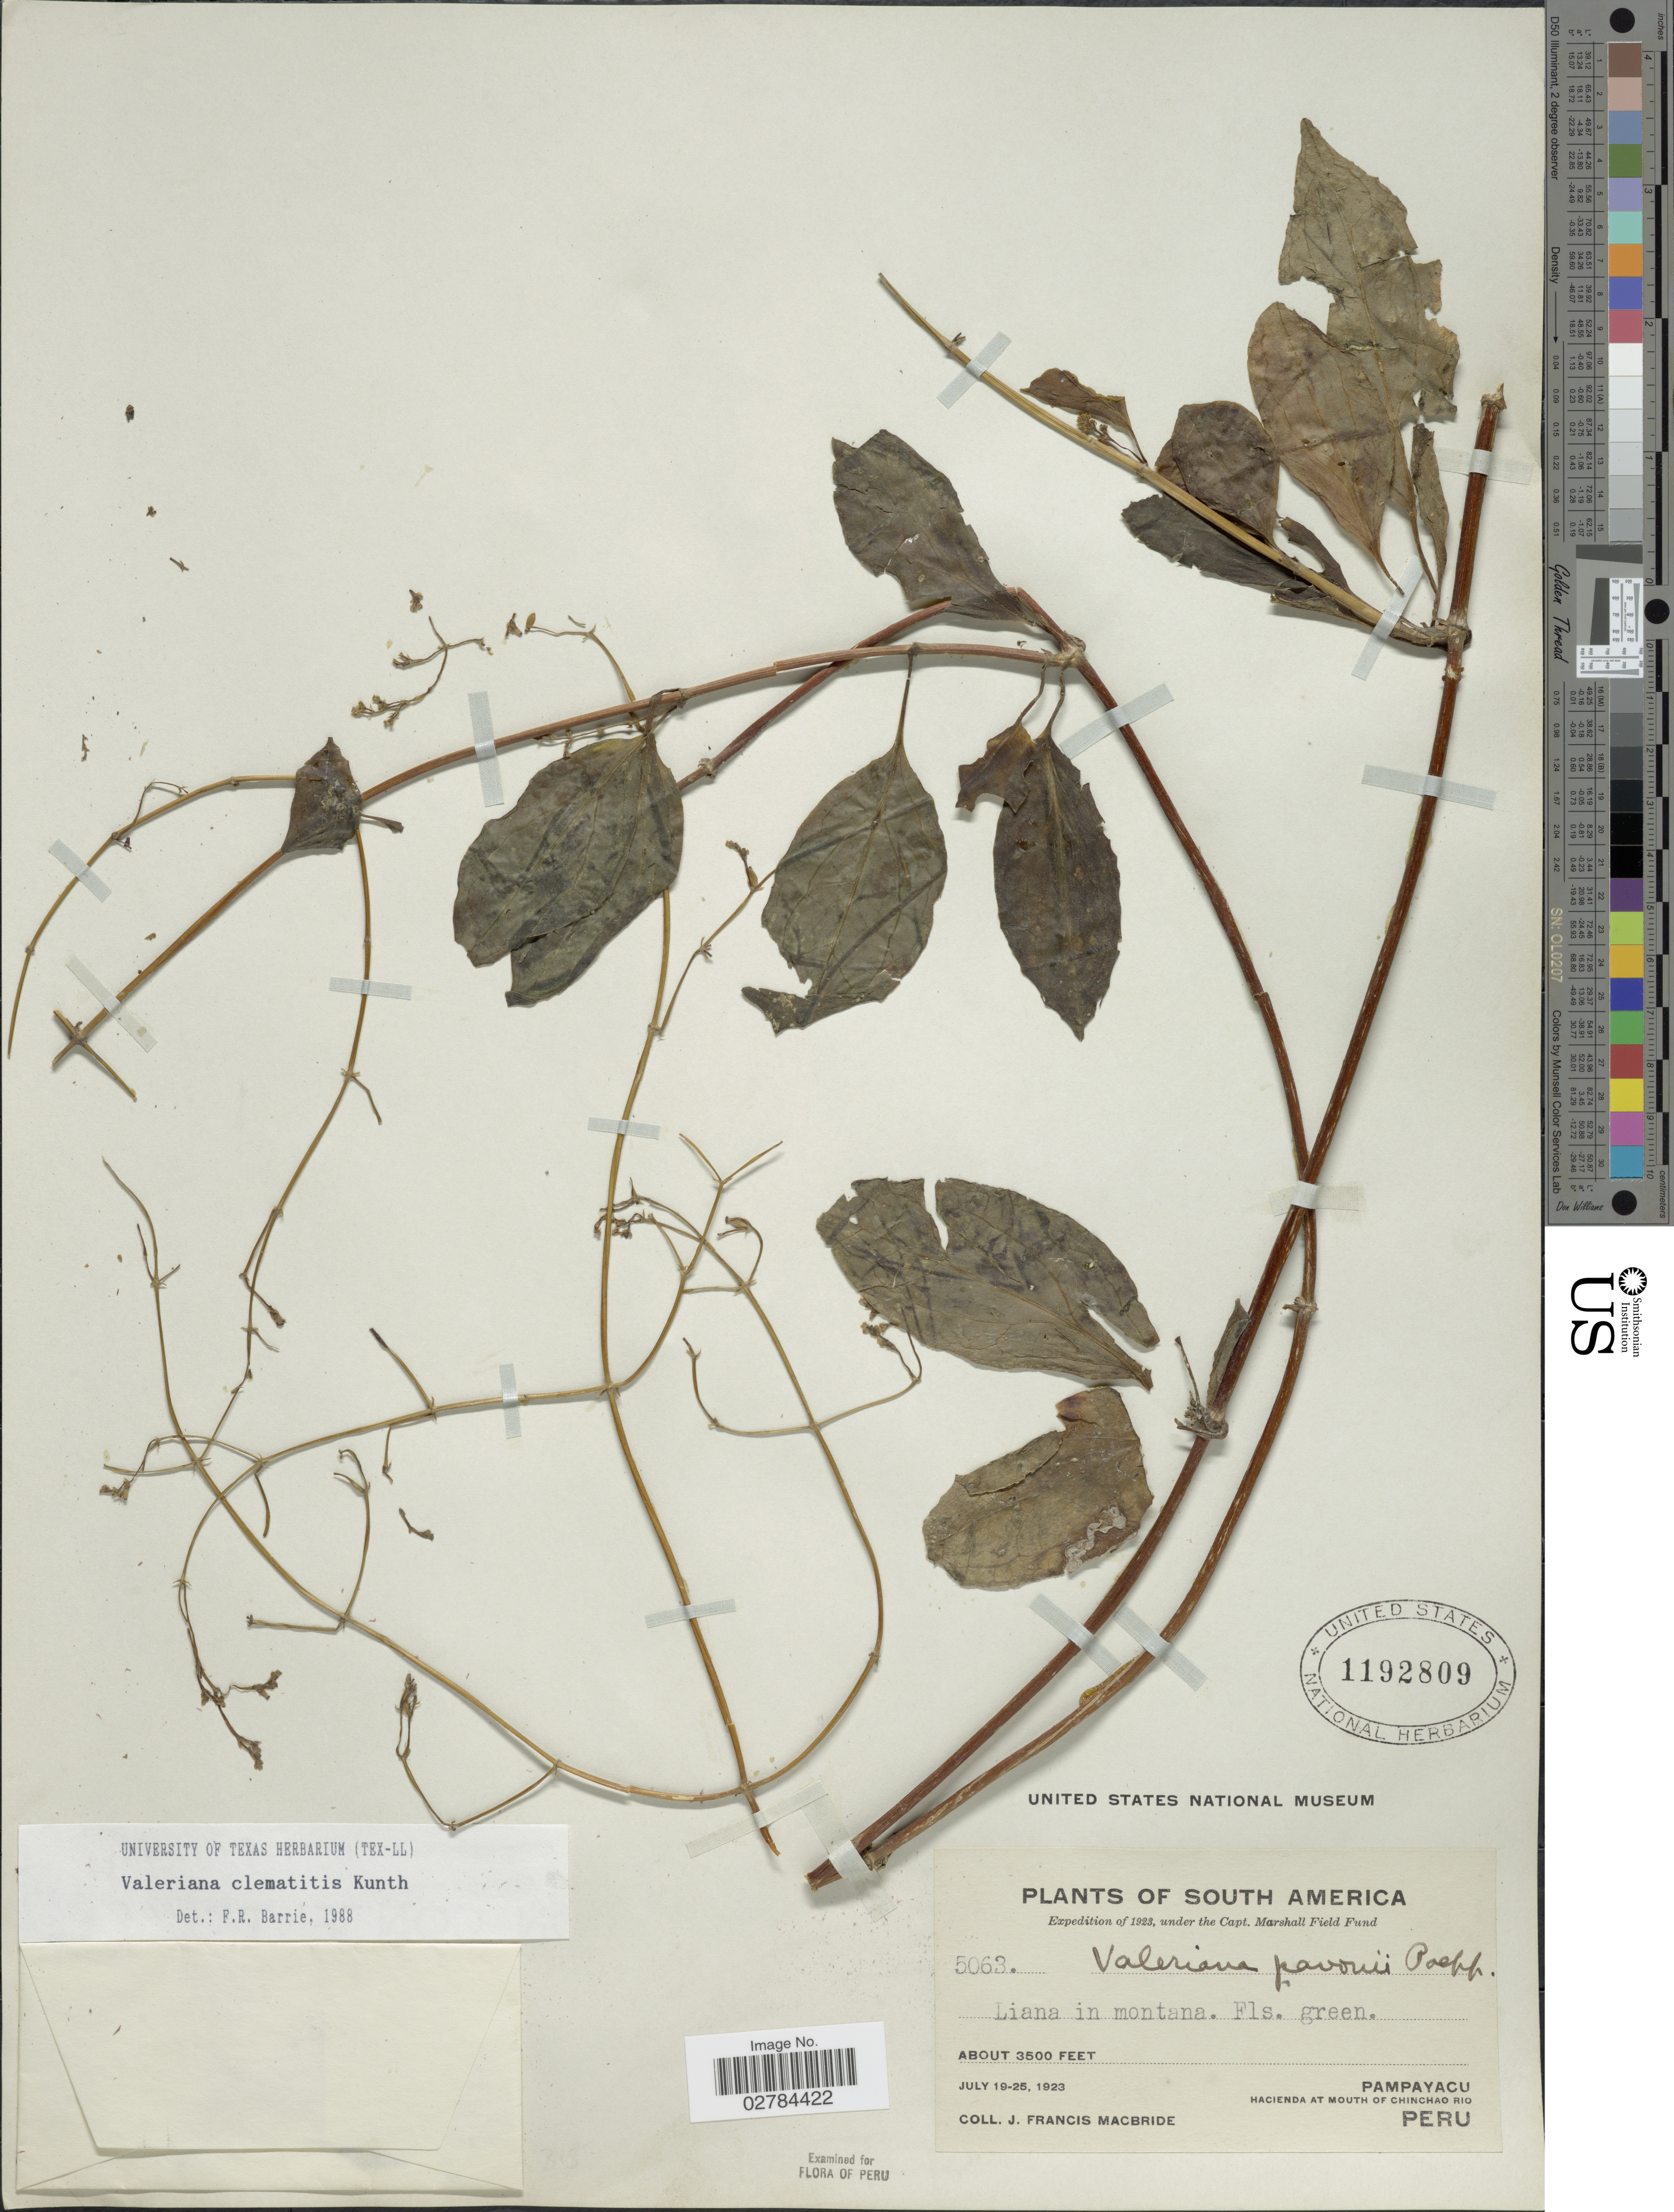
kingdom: Plantae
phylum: Tracheophyta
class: Magnoliopsida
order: Dipsacales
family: Caprifoliaceae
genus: Valeriana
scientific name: Valeriana clematitis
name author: Kunth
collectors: J. F. Macbride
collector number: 5063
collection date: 1923-07-19/1923-07-25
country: Peru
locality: Pampayacu. Hacienda at mouth of Chinchao Rio.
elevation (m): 1067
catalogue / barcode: US 1192809